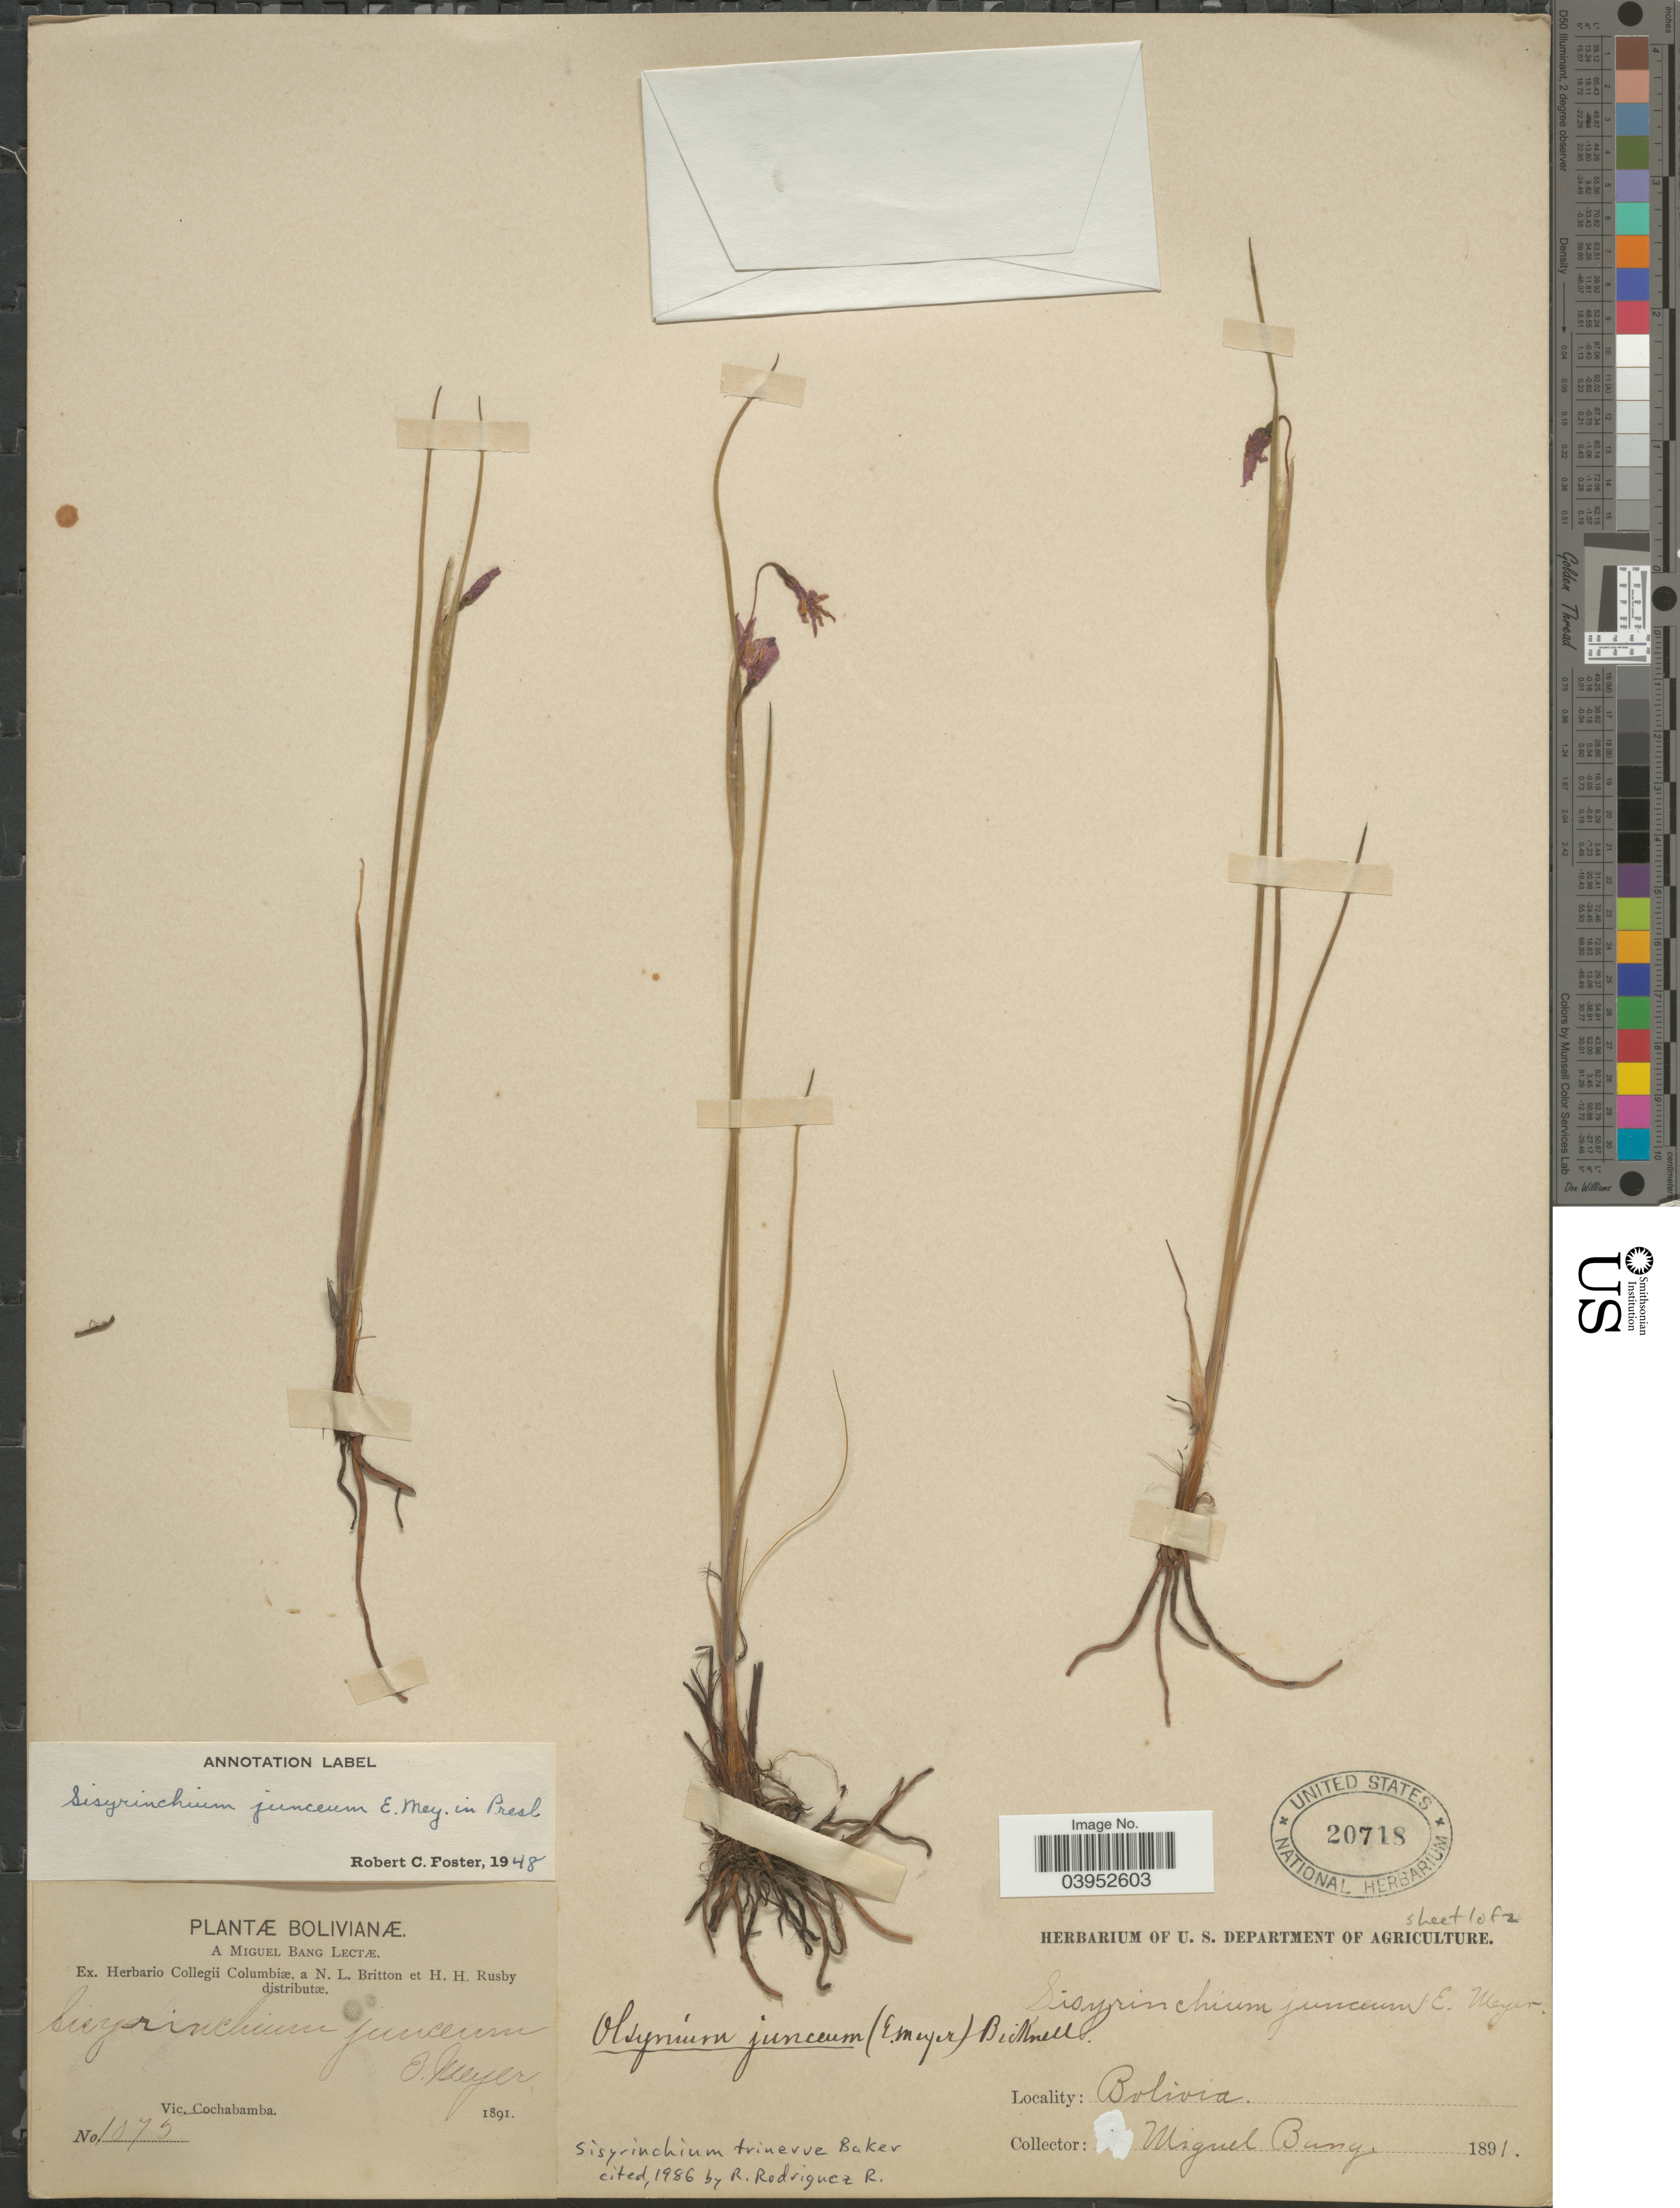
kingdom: Plantae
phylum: Tracheophyta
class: Liliopsida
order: Asparagales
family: Iridaceae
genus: Sisyrinchium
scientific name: Sisyrinchium trinerve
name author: Baker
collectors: M. Bang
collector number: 1075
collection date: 1891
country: Bolivia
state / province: Cochabamba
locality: Vic. Cochabamba.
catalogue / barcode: US 20718